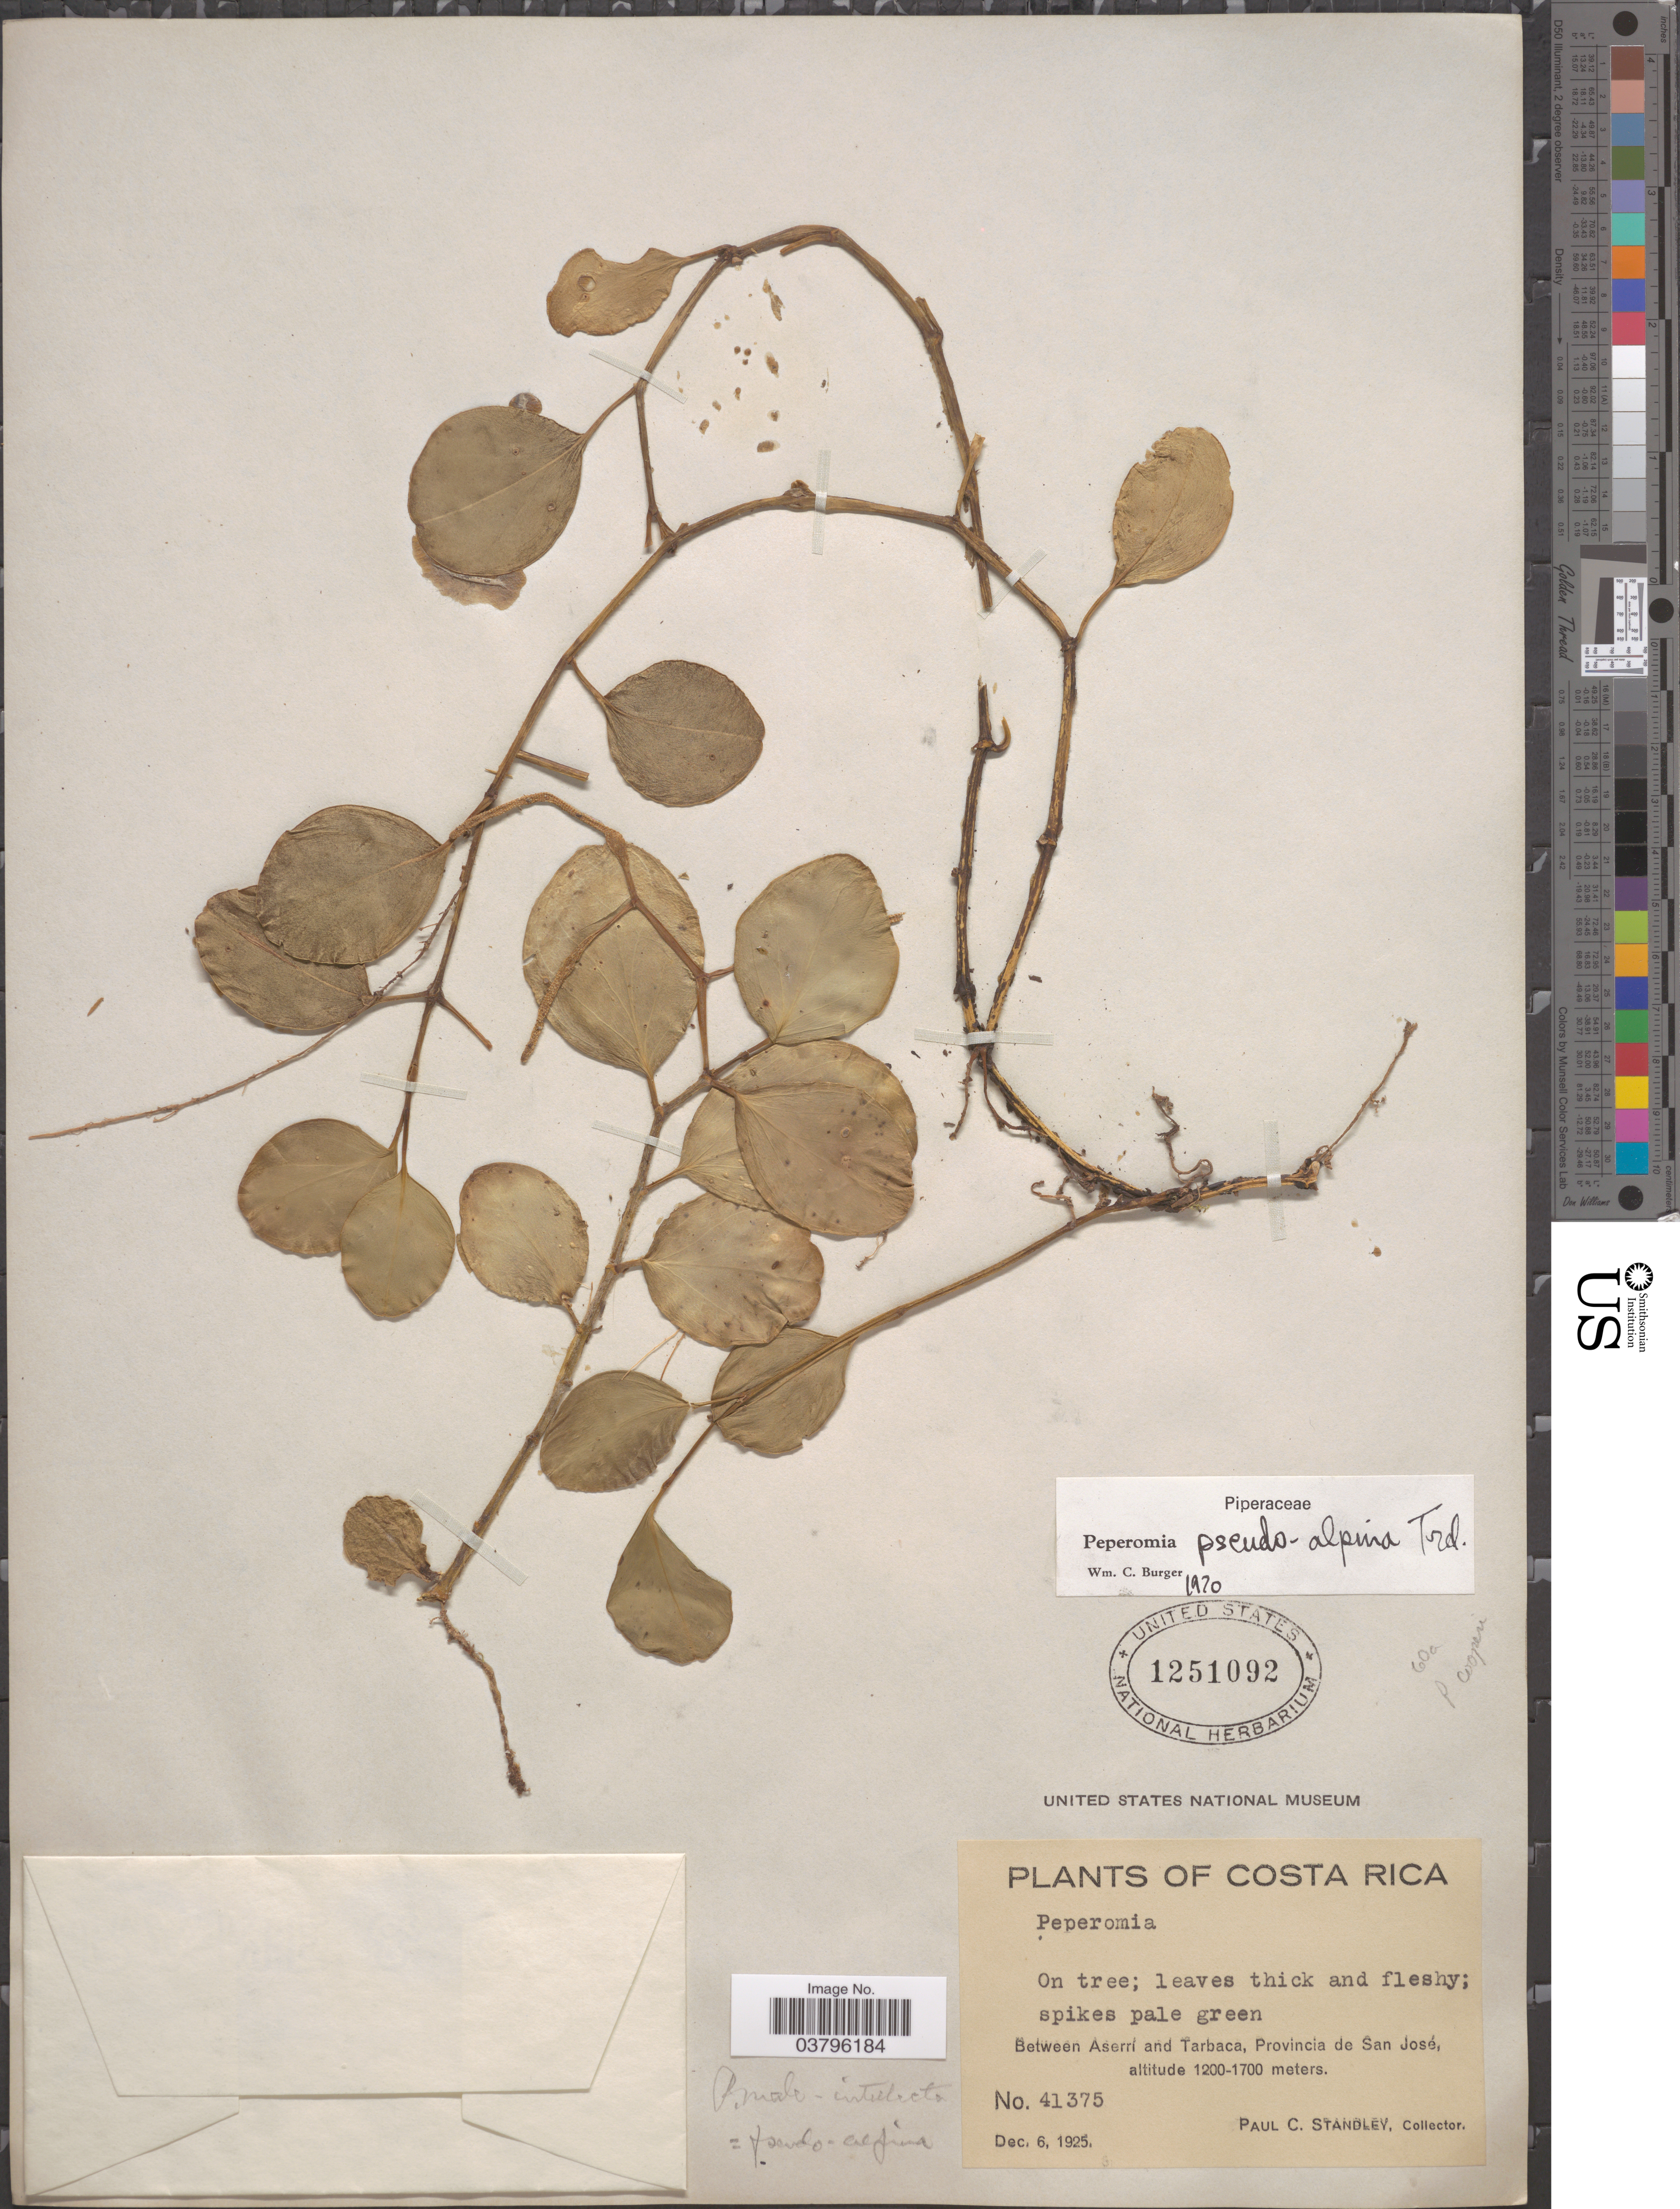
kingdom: Plantae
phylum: Tracheophyta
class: Magnoliopsida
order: Piperales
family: Piperaceae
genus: Peperomia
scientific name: Peperomia pseudoalpina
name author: Trel.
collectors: P. C. Standley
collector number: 41375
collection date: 1925-12-06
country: Costa Rica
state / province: San José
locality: Between Aserrí and Tarbaca.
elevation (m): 1200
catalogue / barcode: US 1251092